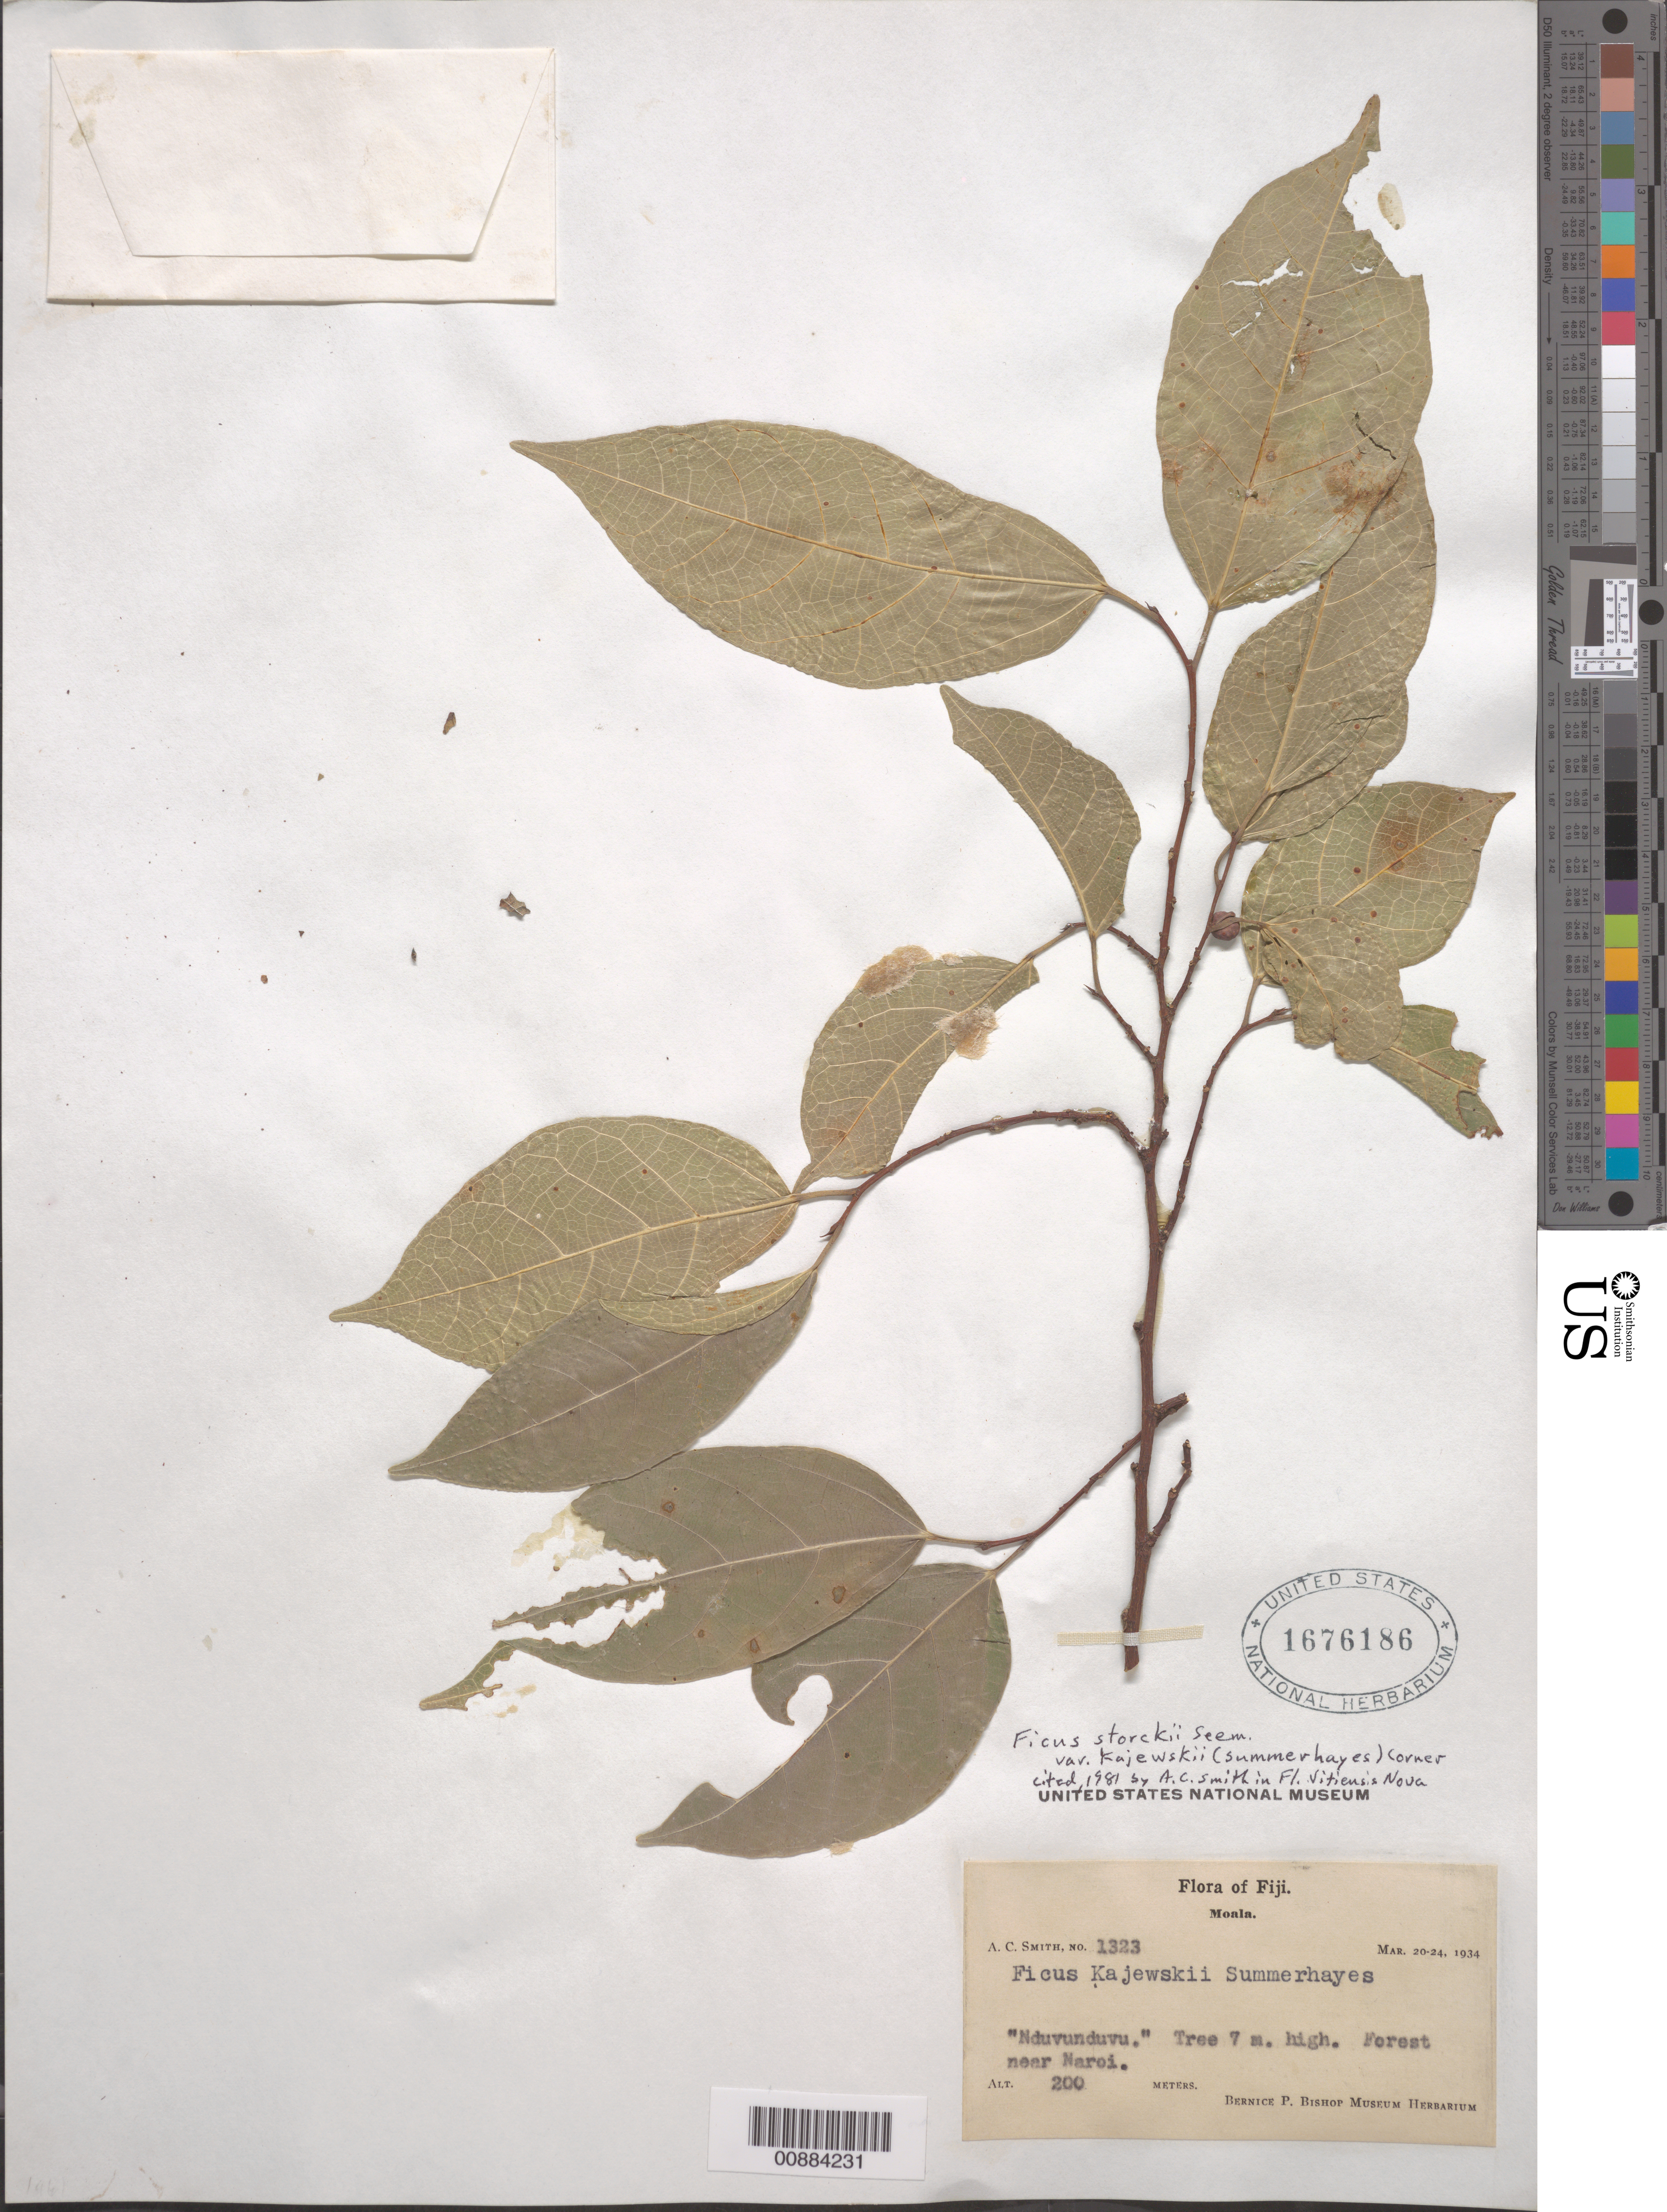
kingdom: Plantae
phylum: Tracheophyta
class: Magnoliopsida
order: Rosales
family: Moraceae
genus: Ficus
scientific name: Ficus storckii var. kajewskii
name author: Seem.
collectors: C. A. Smith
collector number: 1323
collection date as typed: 20 Mar 1934 to 24 Mar 1934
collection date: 1934-03-20/1934-03-24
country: Fiji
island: Moala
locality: near Naroi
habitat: forest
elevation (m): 200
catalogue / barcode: US 1676186